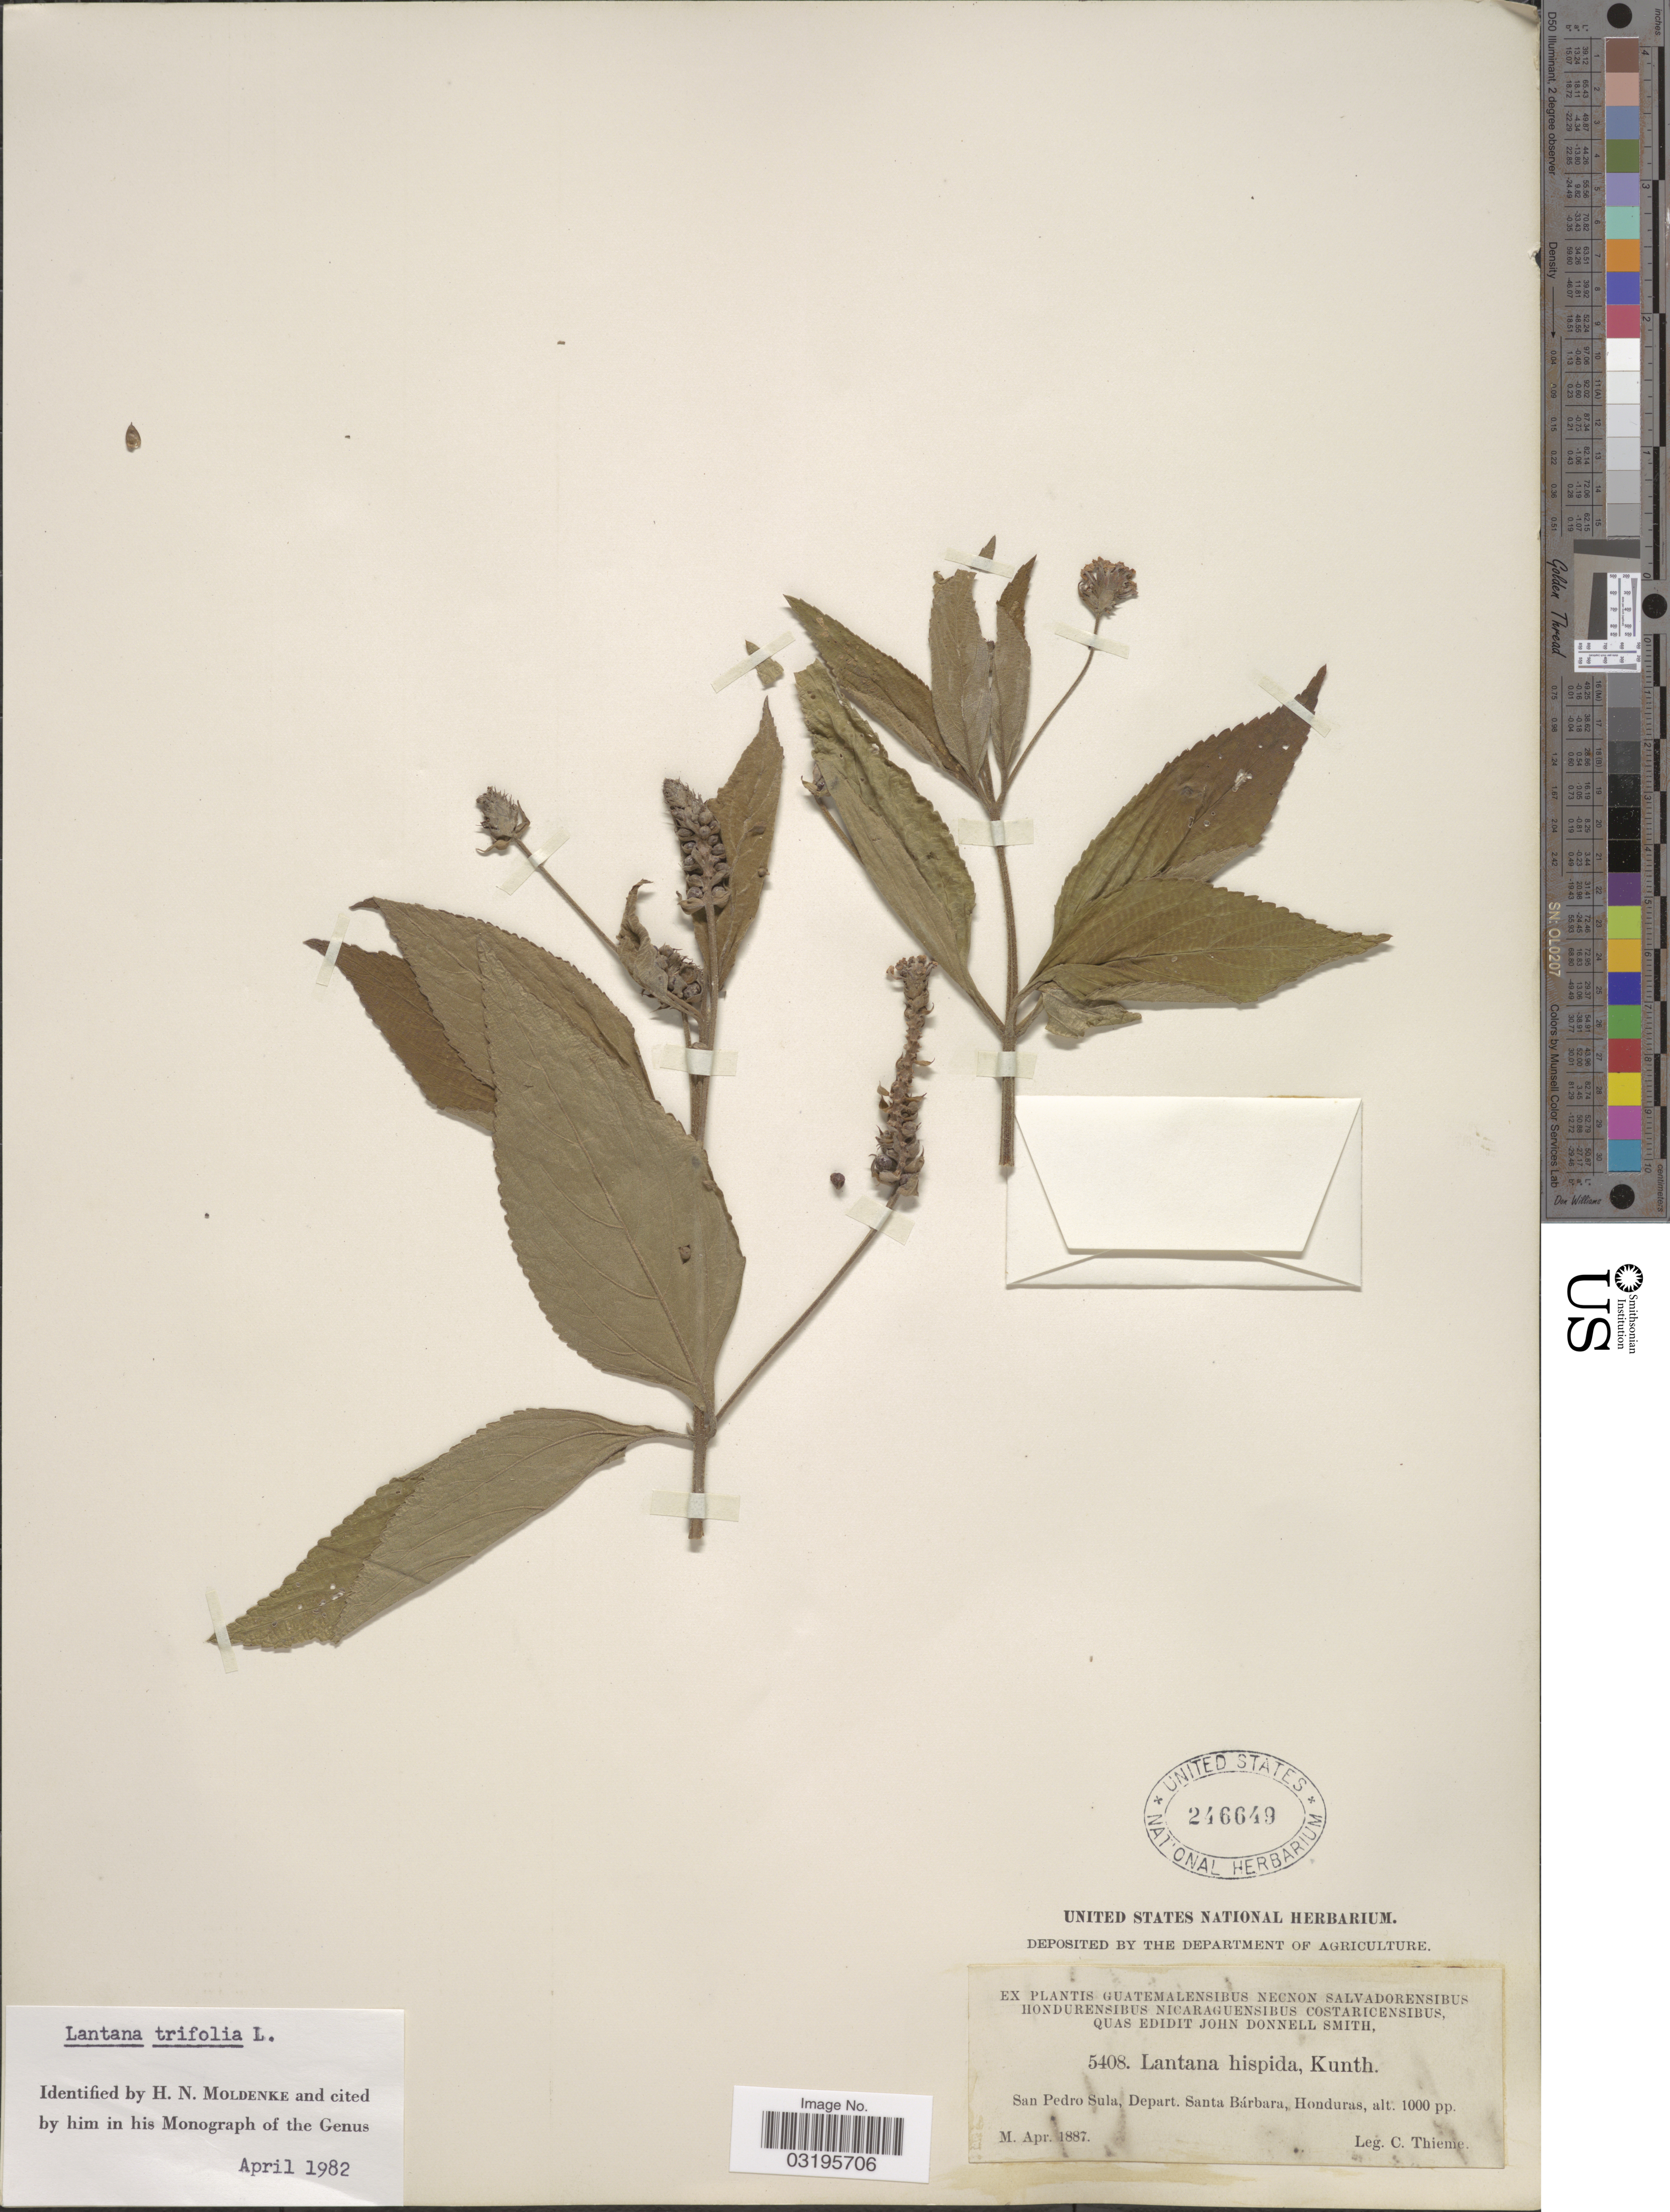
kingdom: Plantae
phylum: Tracheophyta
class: Magnoliopsida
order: Lamiales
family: Verbenaceae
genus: Lantana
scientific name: Lantana trifolia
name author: L.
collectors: C. Thieme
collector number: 5408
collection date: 1887-04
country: Honduras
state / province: Santa Bárbara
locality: San Pedro Sula, Depart. Santa Bárbara.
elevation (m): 305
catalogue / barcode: US 246649